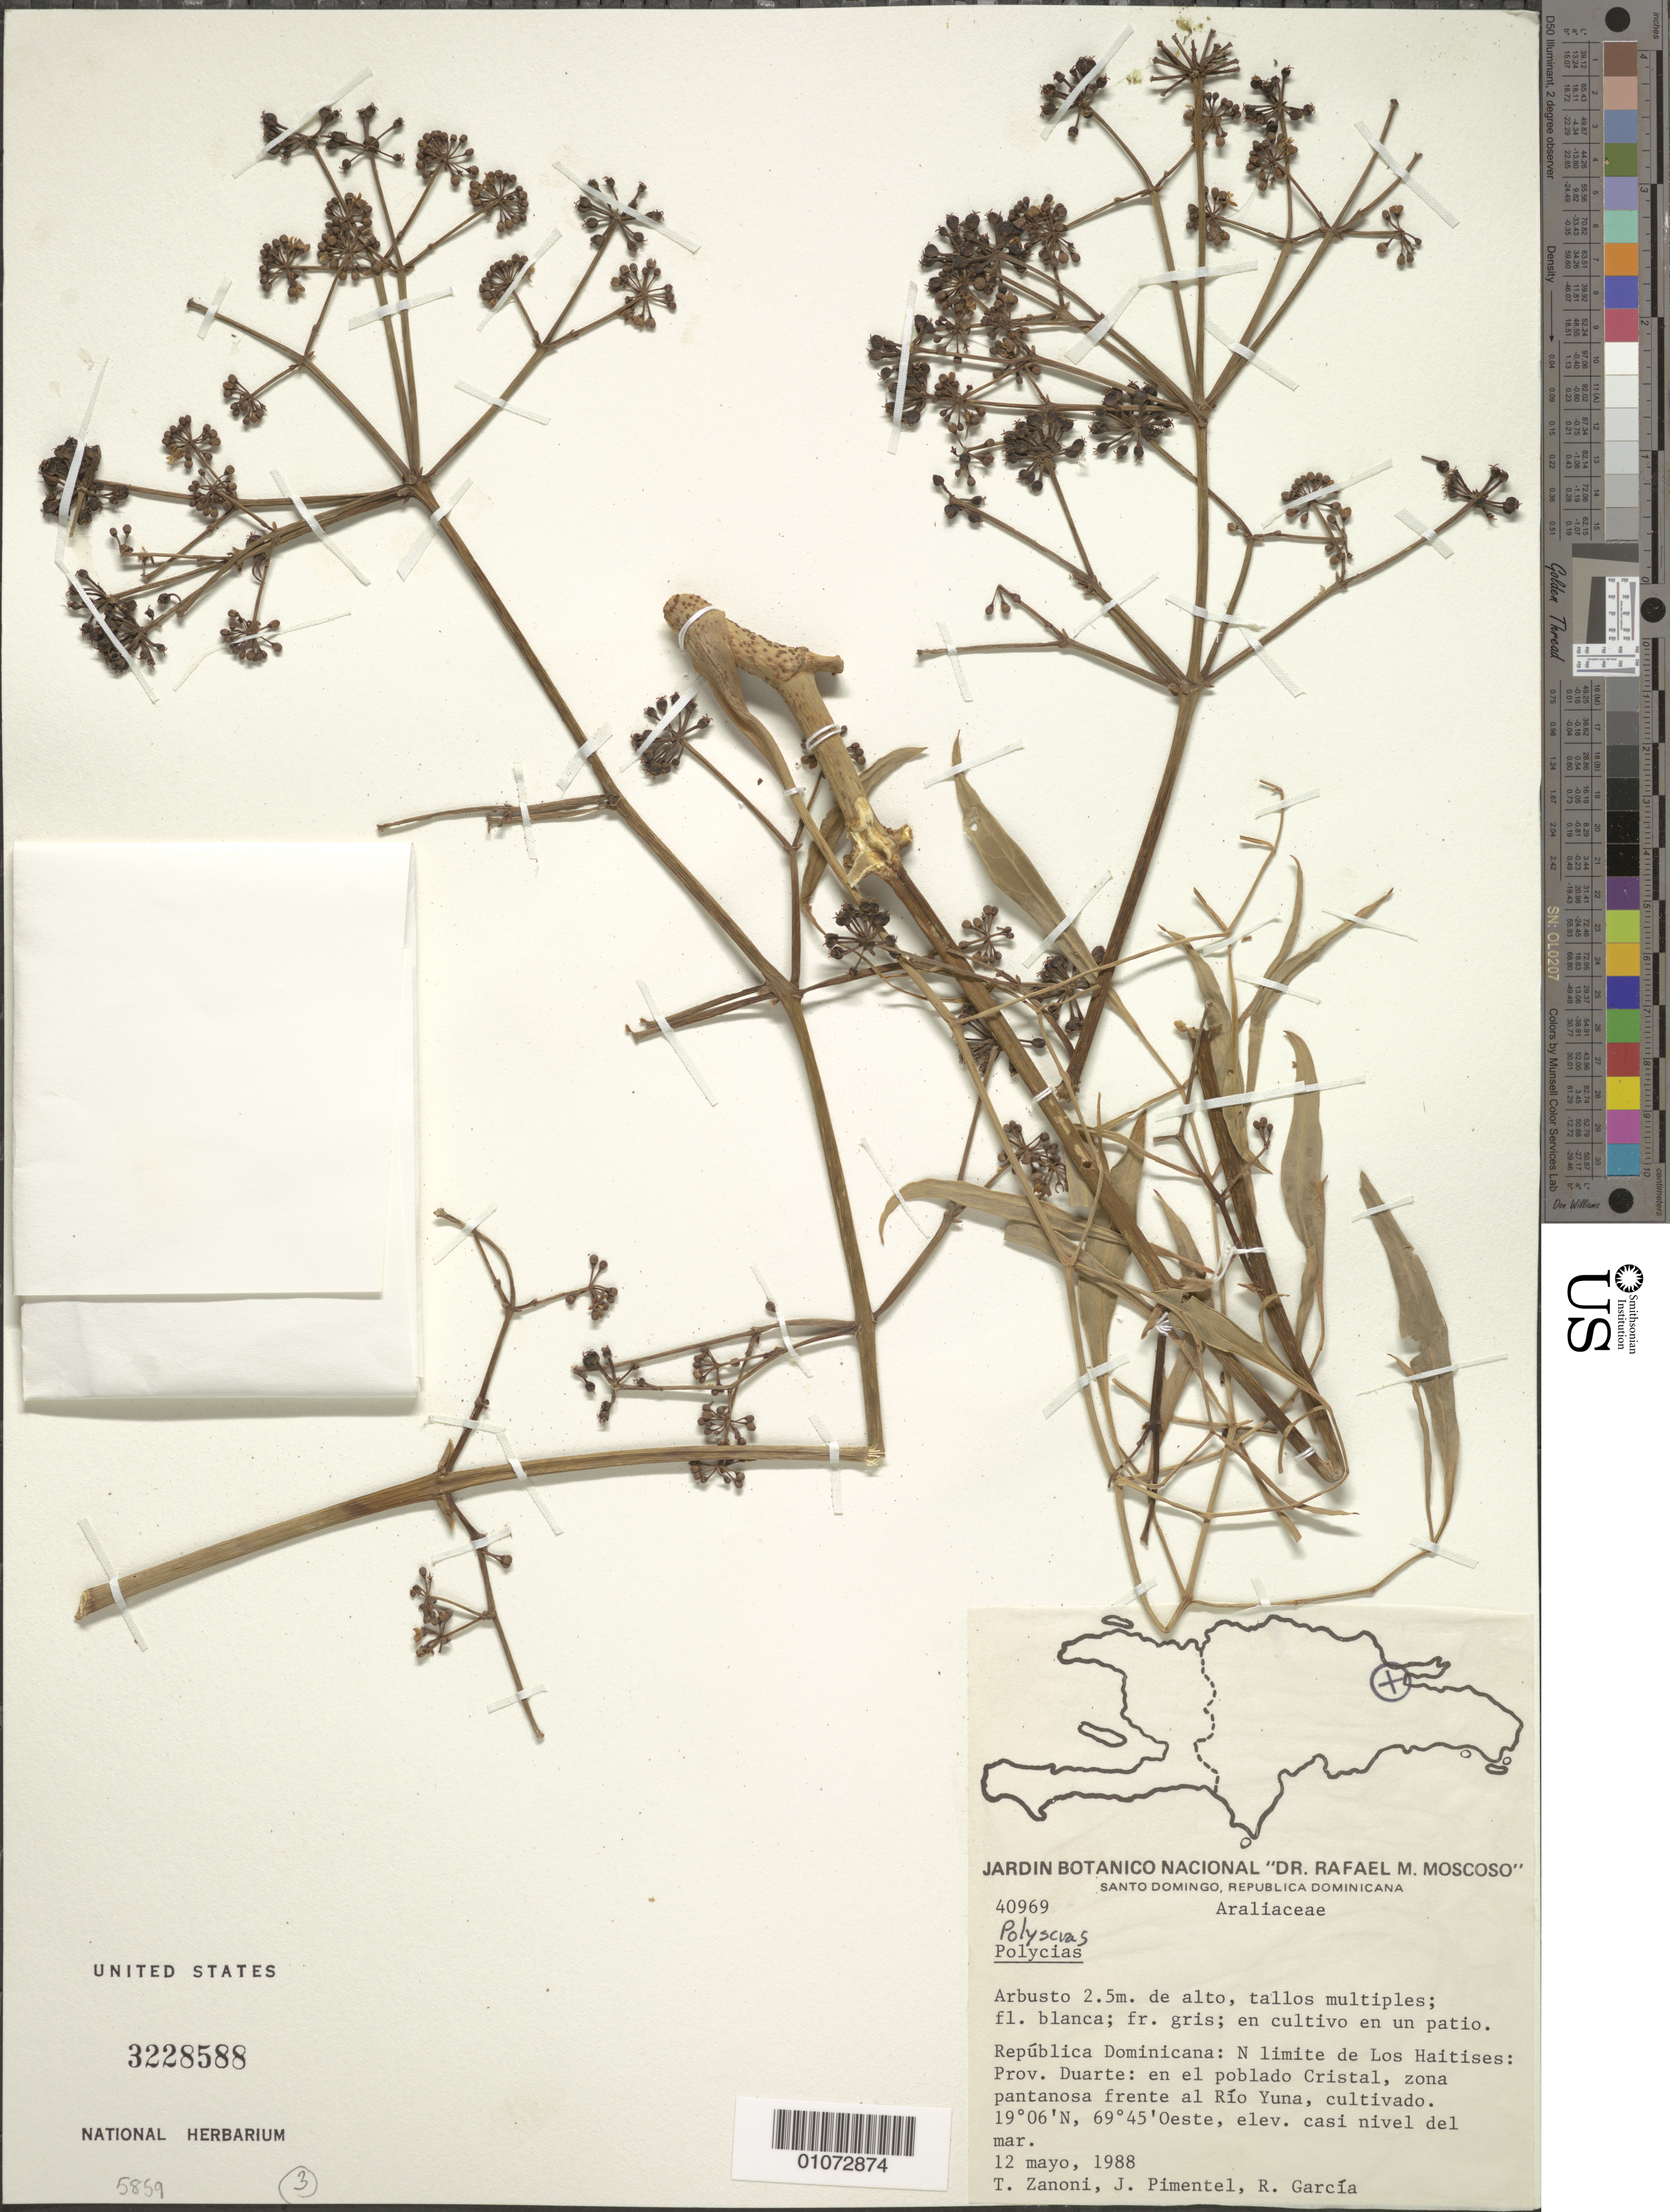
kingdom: Plantae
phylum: Tracheophyta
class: Magnoliopsida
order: Apiales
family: Araliaceae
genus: Polyscias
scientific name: Polyscias sp.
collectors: T. A. Zanoni, J. Pimentel, J. Pimentel & R. G. García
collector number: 40969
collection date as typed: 12 May 1988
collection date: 1988-05-12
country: Dominican Republic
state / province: Duarte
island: Hispaniola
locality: growing in a courtyard. In the town Crystal River, marsh in front of the River Yuna, cultivated. Near sea level.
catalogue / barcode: US 3228588